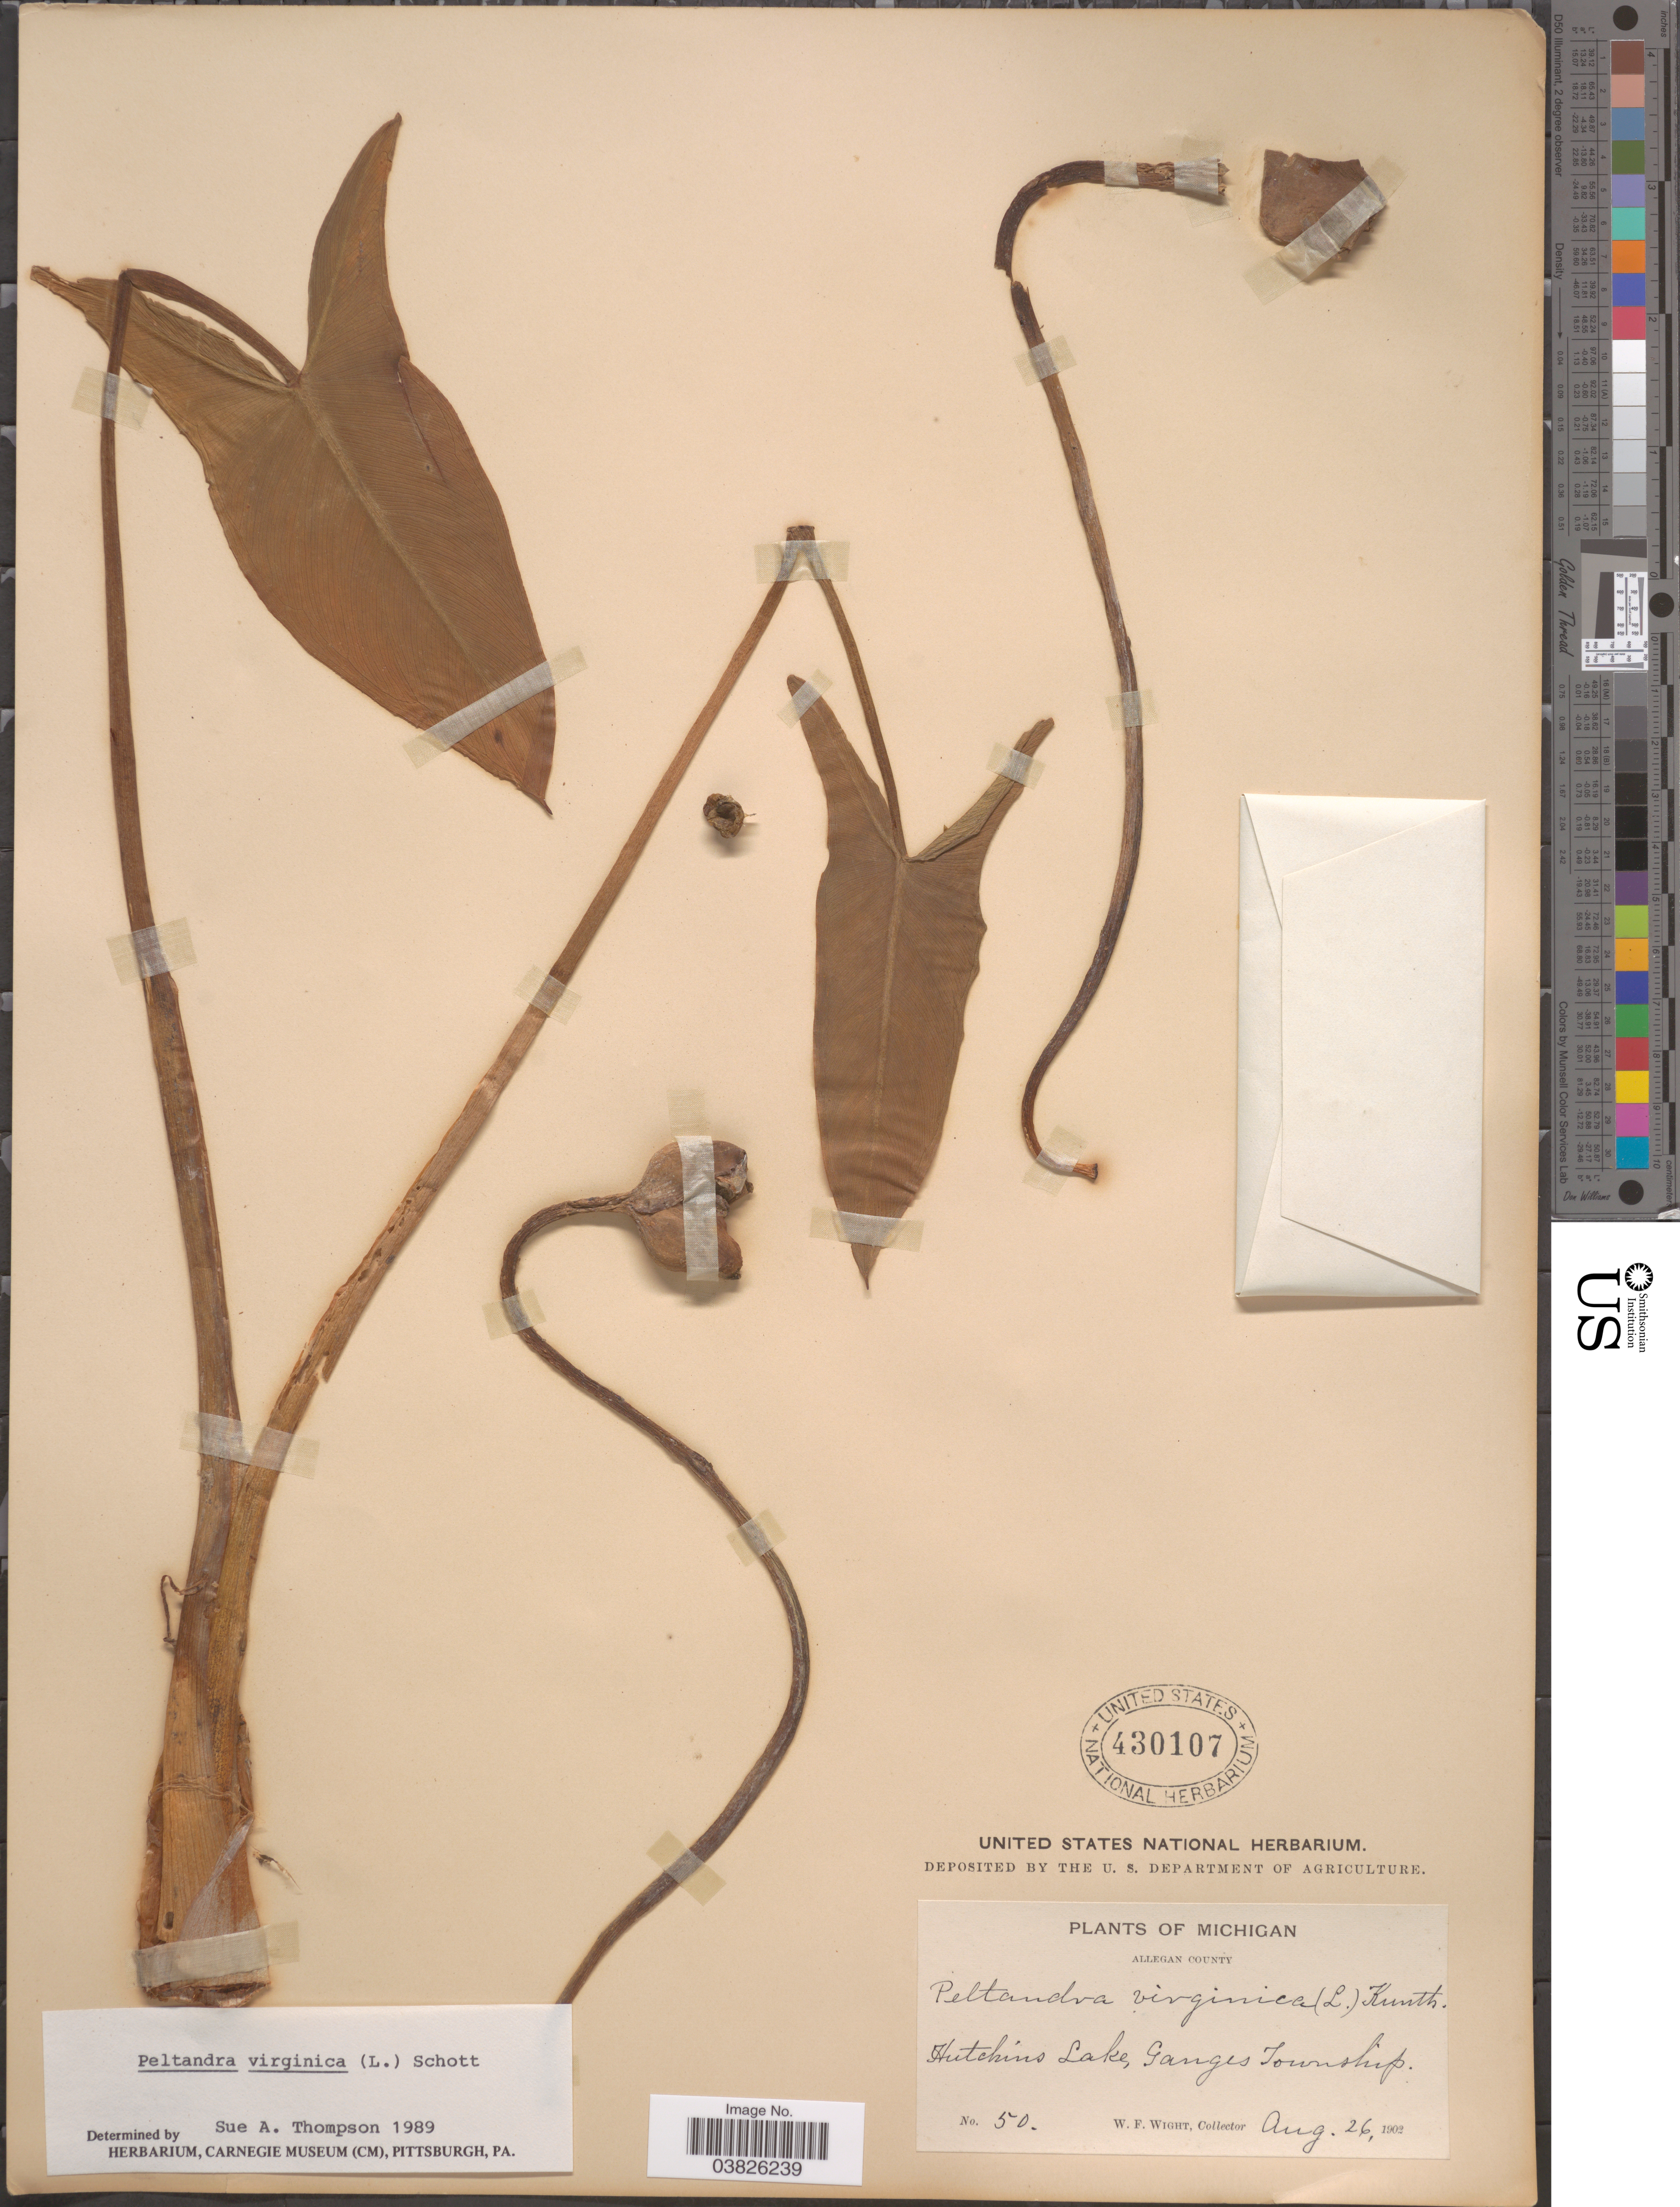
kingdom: Plantae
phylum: Tracheophyta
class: Liliopsida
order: Alismatales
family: Araceae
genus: Peltandra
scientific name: Peltandra virginica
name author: (L.) Schott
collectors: W. Wight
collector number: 50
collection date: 1902-08-26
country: United States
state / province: Michigan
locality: Allegan County. Hutchins Lake, Ganges Township.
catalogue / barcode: US 430107